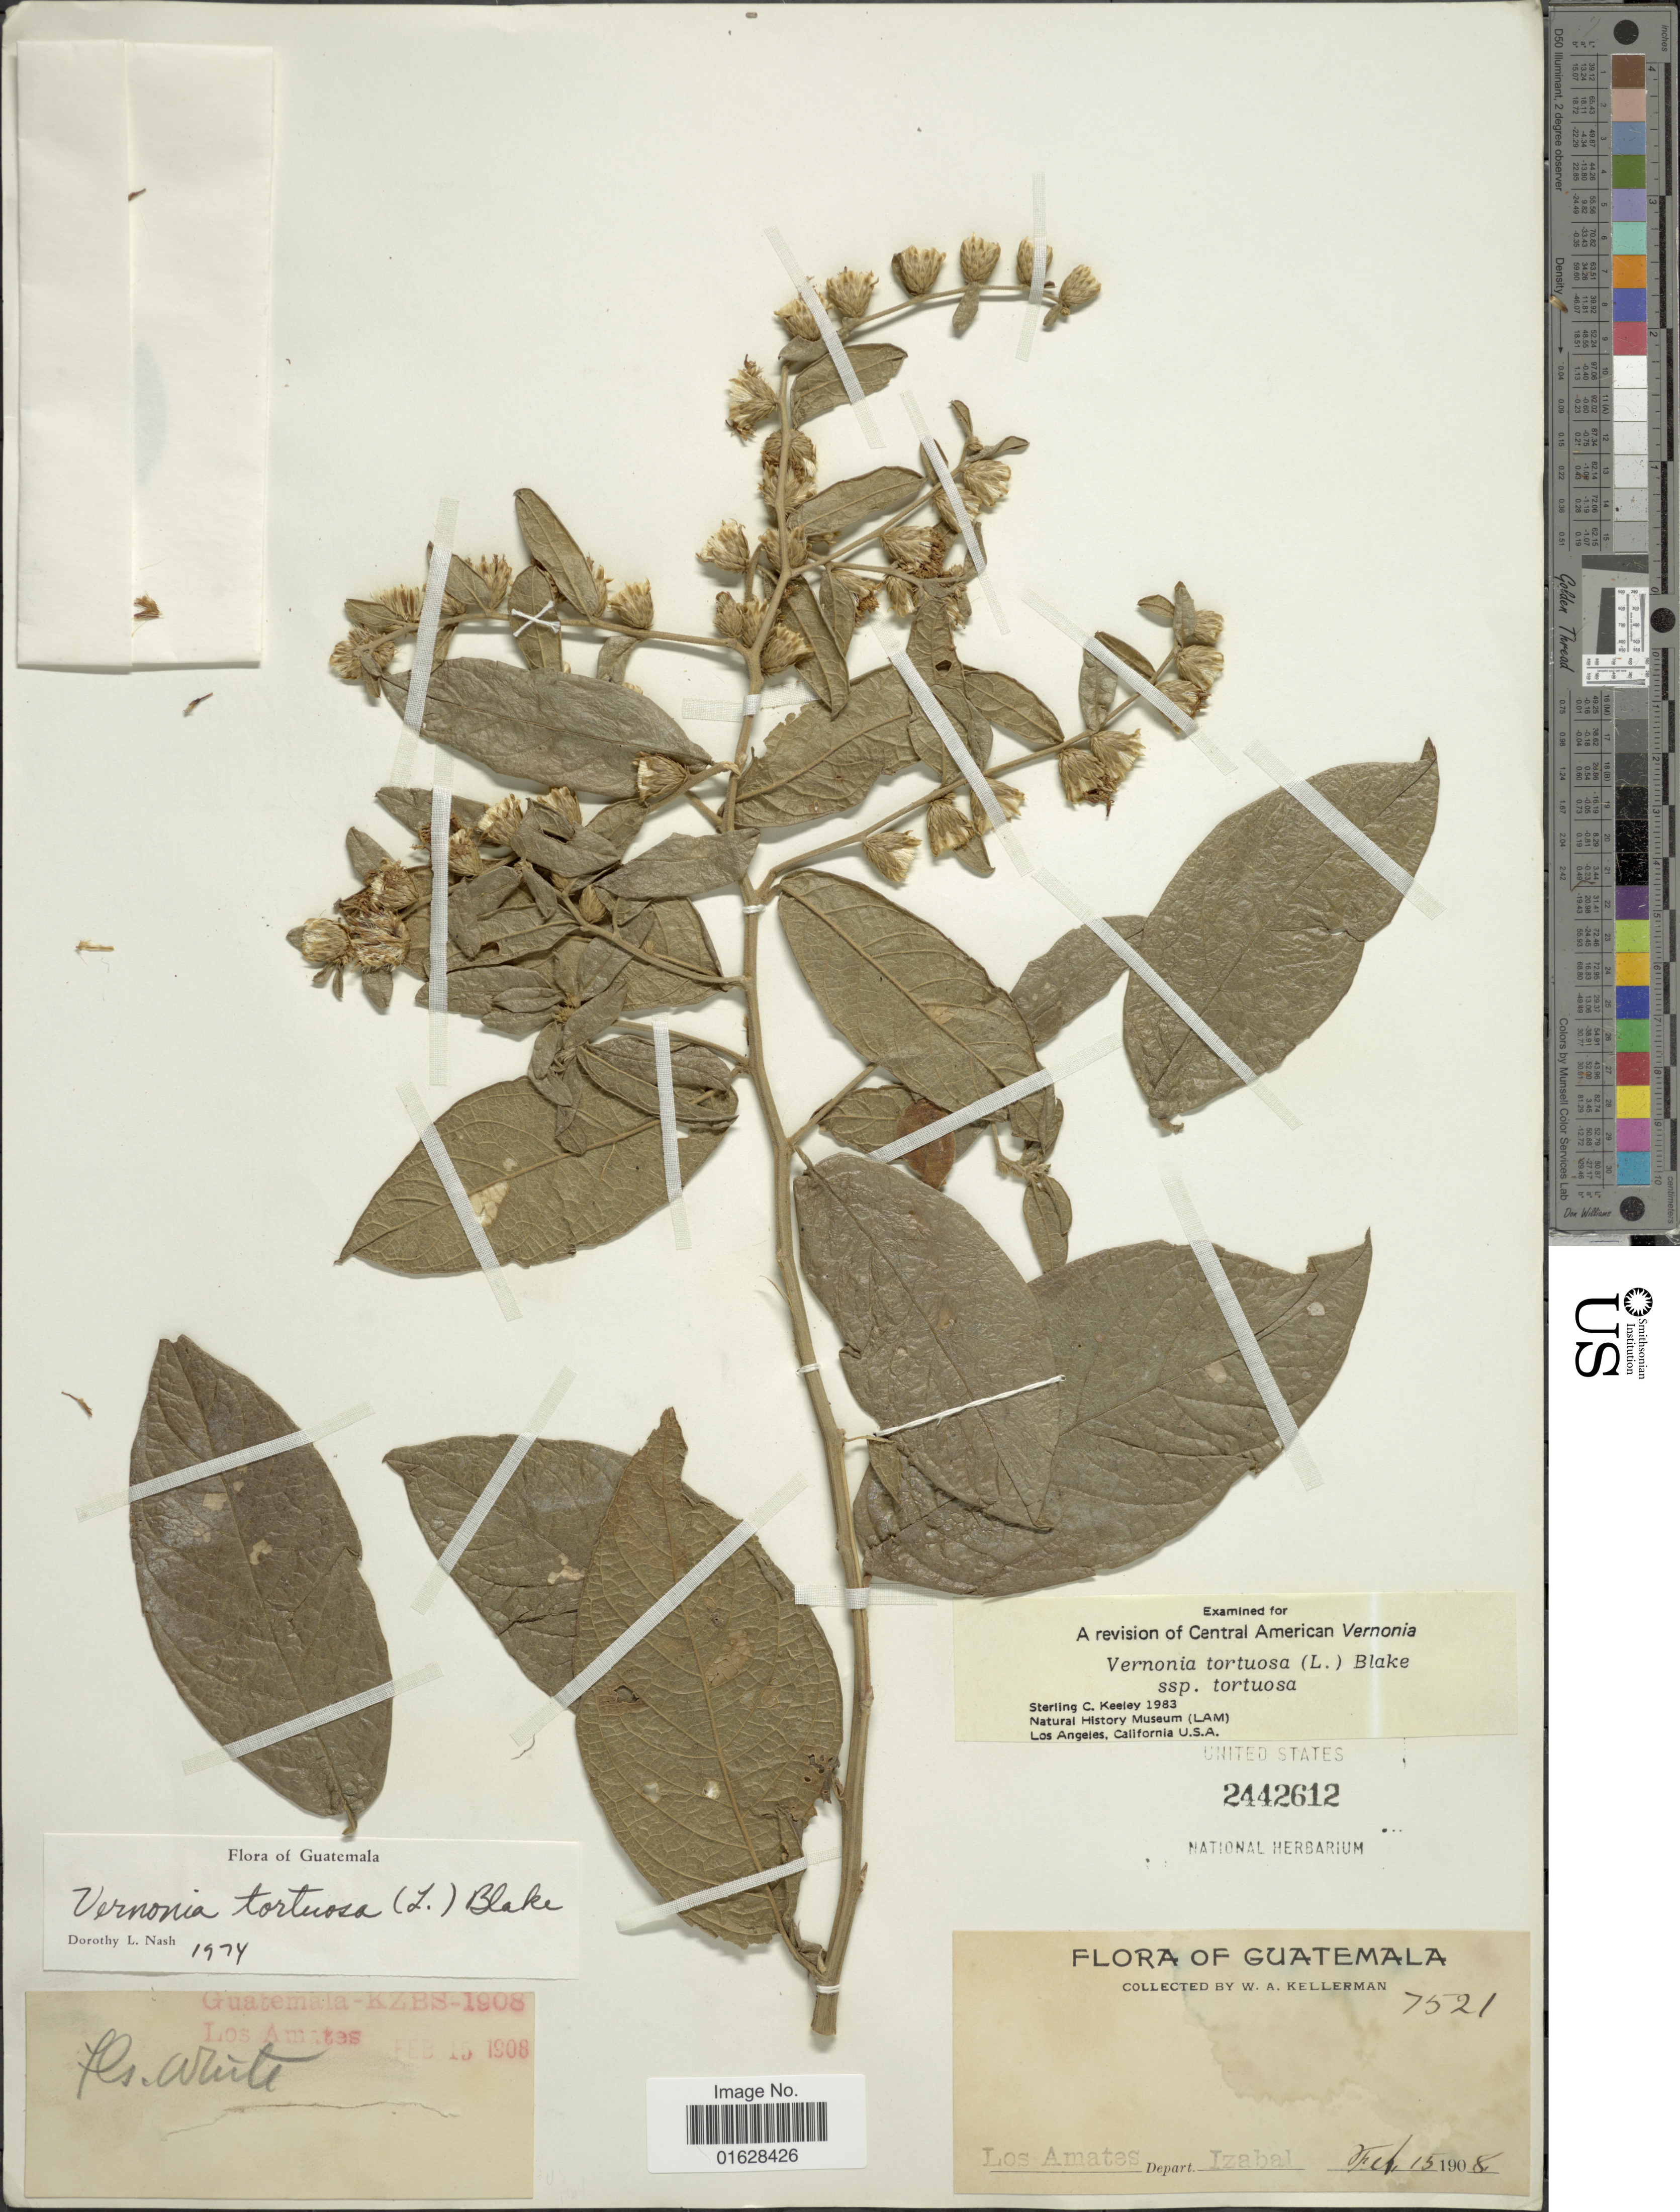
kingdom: Plantae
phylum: Tracheophyta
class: Magnoliopsida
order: Asterales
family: Asteraceae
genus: Lepidaploa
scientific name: Lepidaploa tortuosa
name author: (L.) H. Rob.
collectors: W. Kellerman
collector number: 7521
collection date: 1908-02-15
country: Guatemala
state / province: Izabal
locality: Los Amates, Depart. Izabal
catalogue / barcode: US 2442612